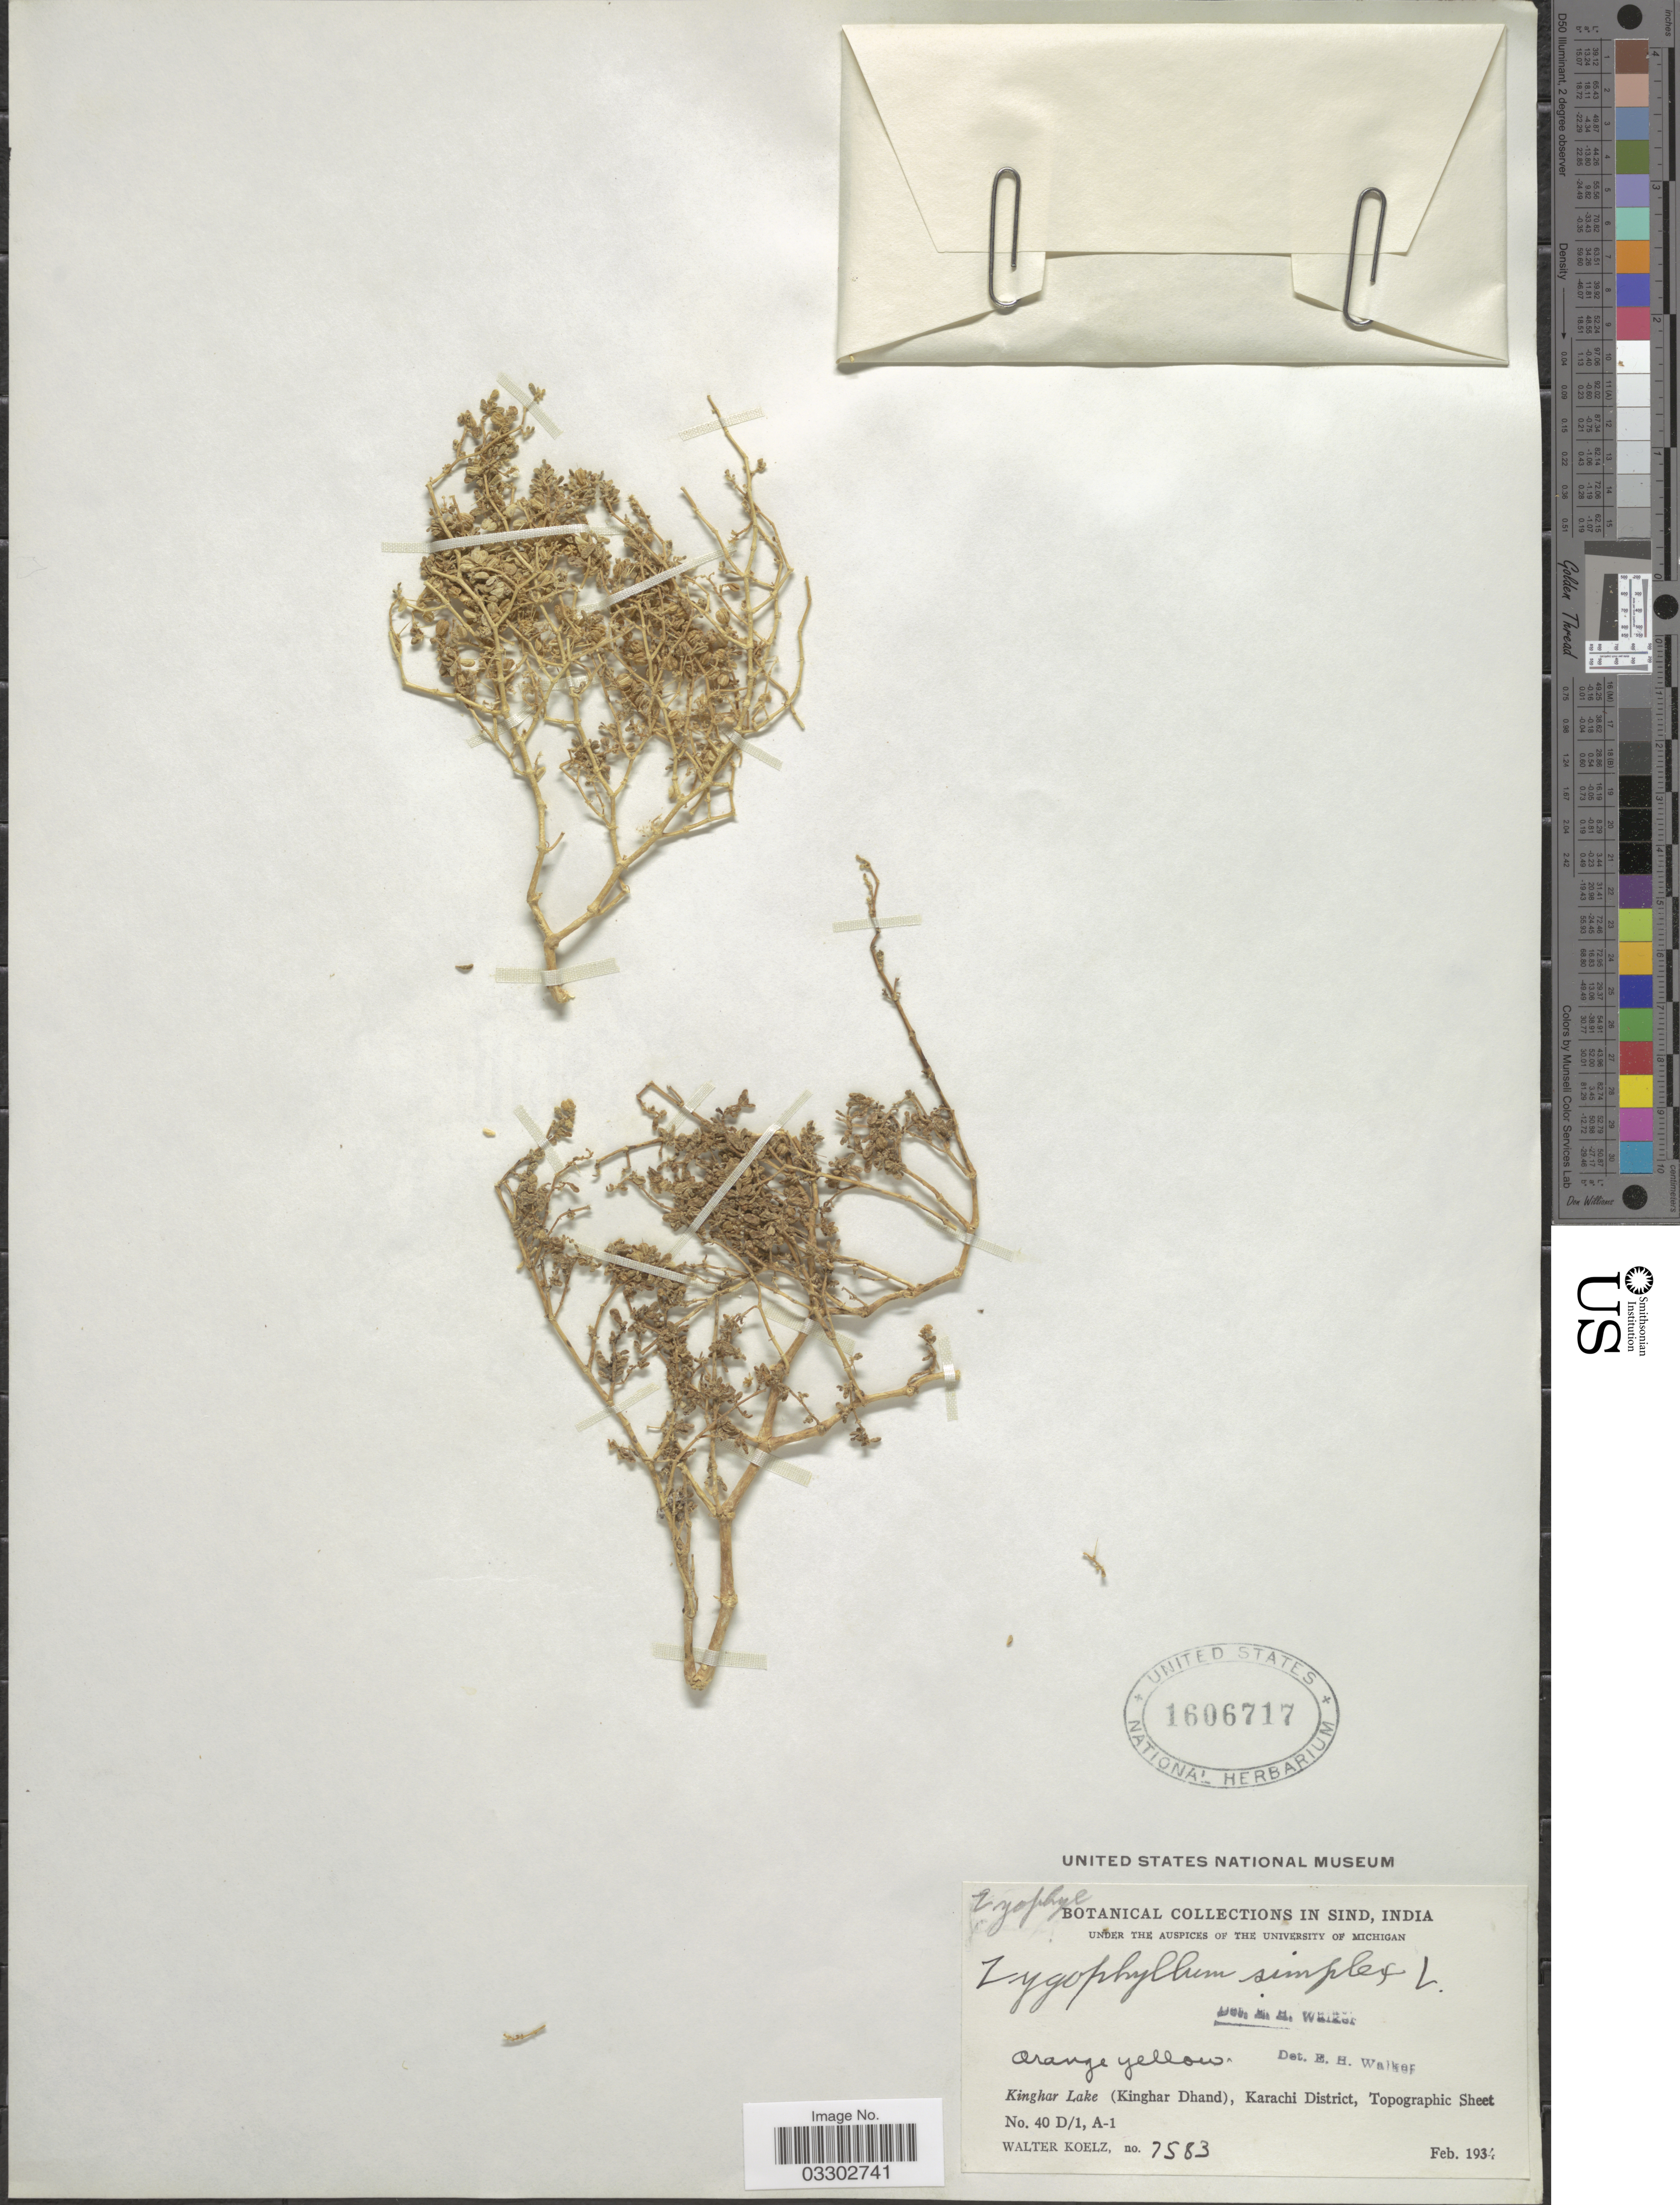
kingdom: Plantae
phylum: Tracheophyta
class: Magnoliopsida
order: Zygophyllales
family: Zygophyllaceae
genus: Zygophyllum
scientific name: Zygophyllum simplex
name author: L.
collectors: W. N. Koelz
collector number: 7583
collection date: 1934-02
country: Pakistan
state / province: Sindh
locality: Kinghar Lake (Kinghar Dhand), Karachi District.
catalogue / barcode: US 1606717